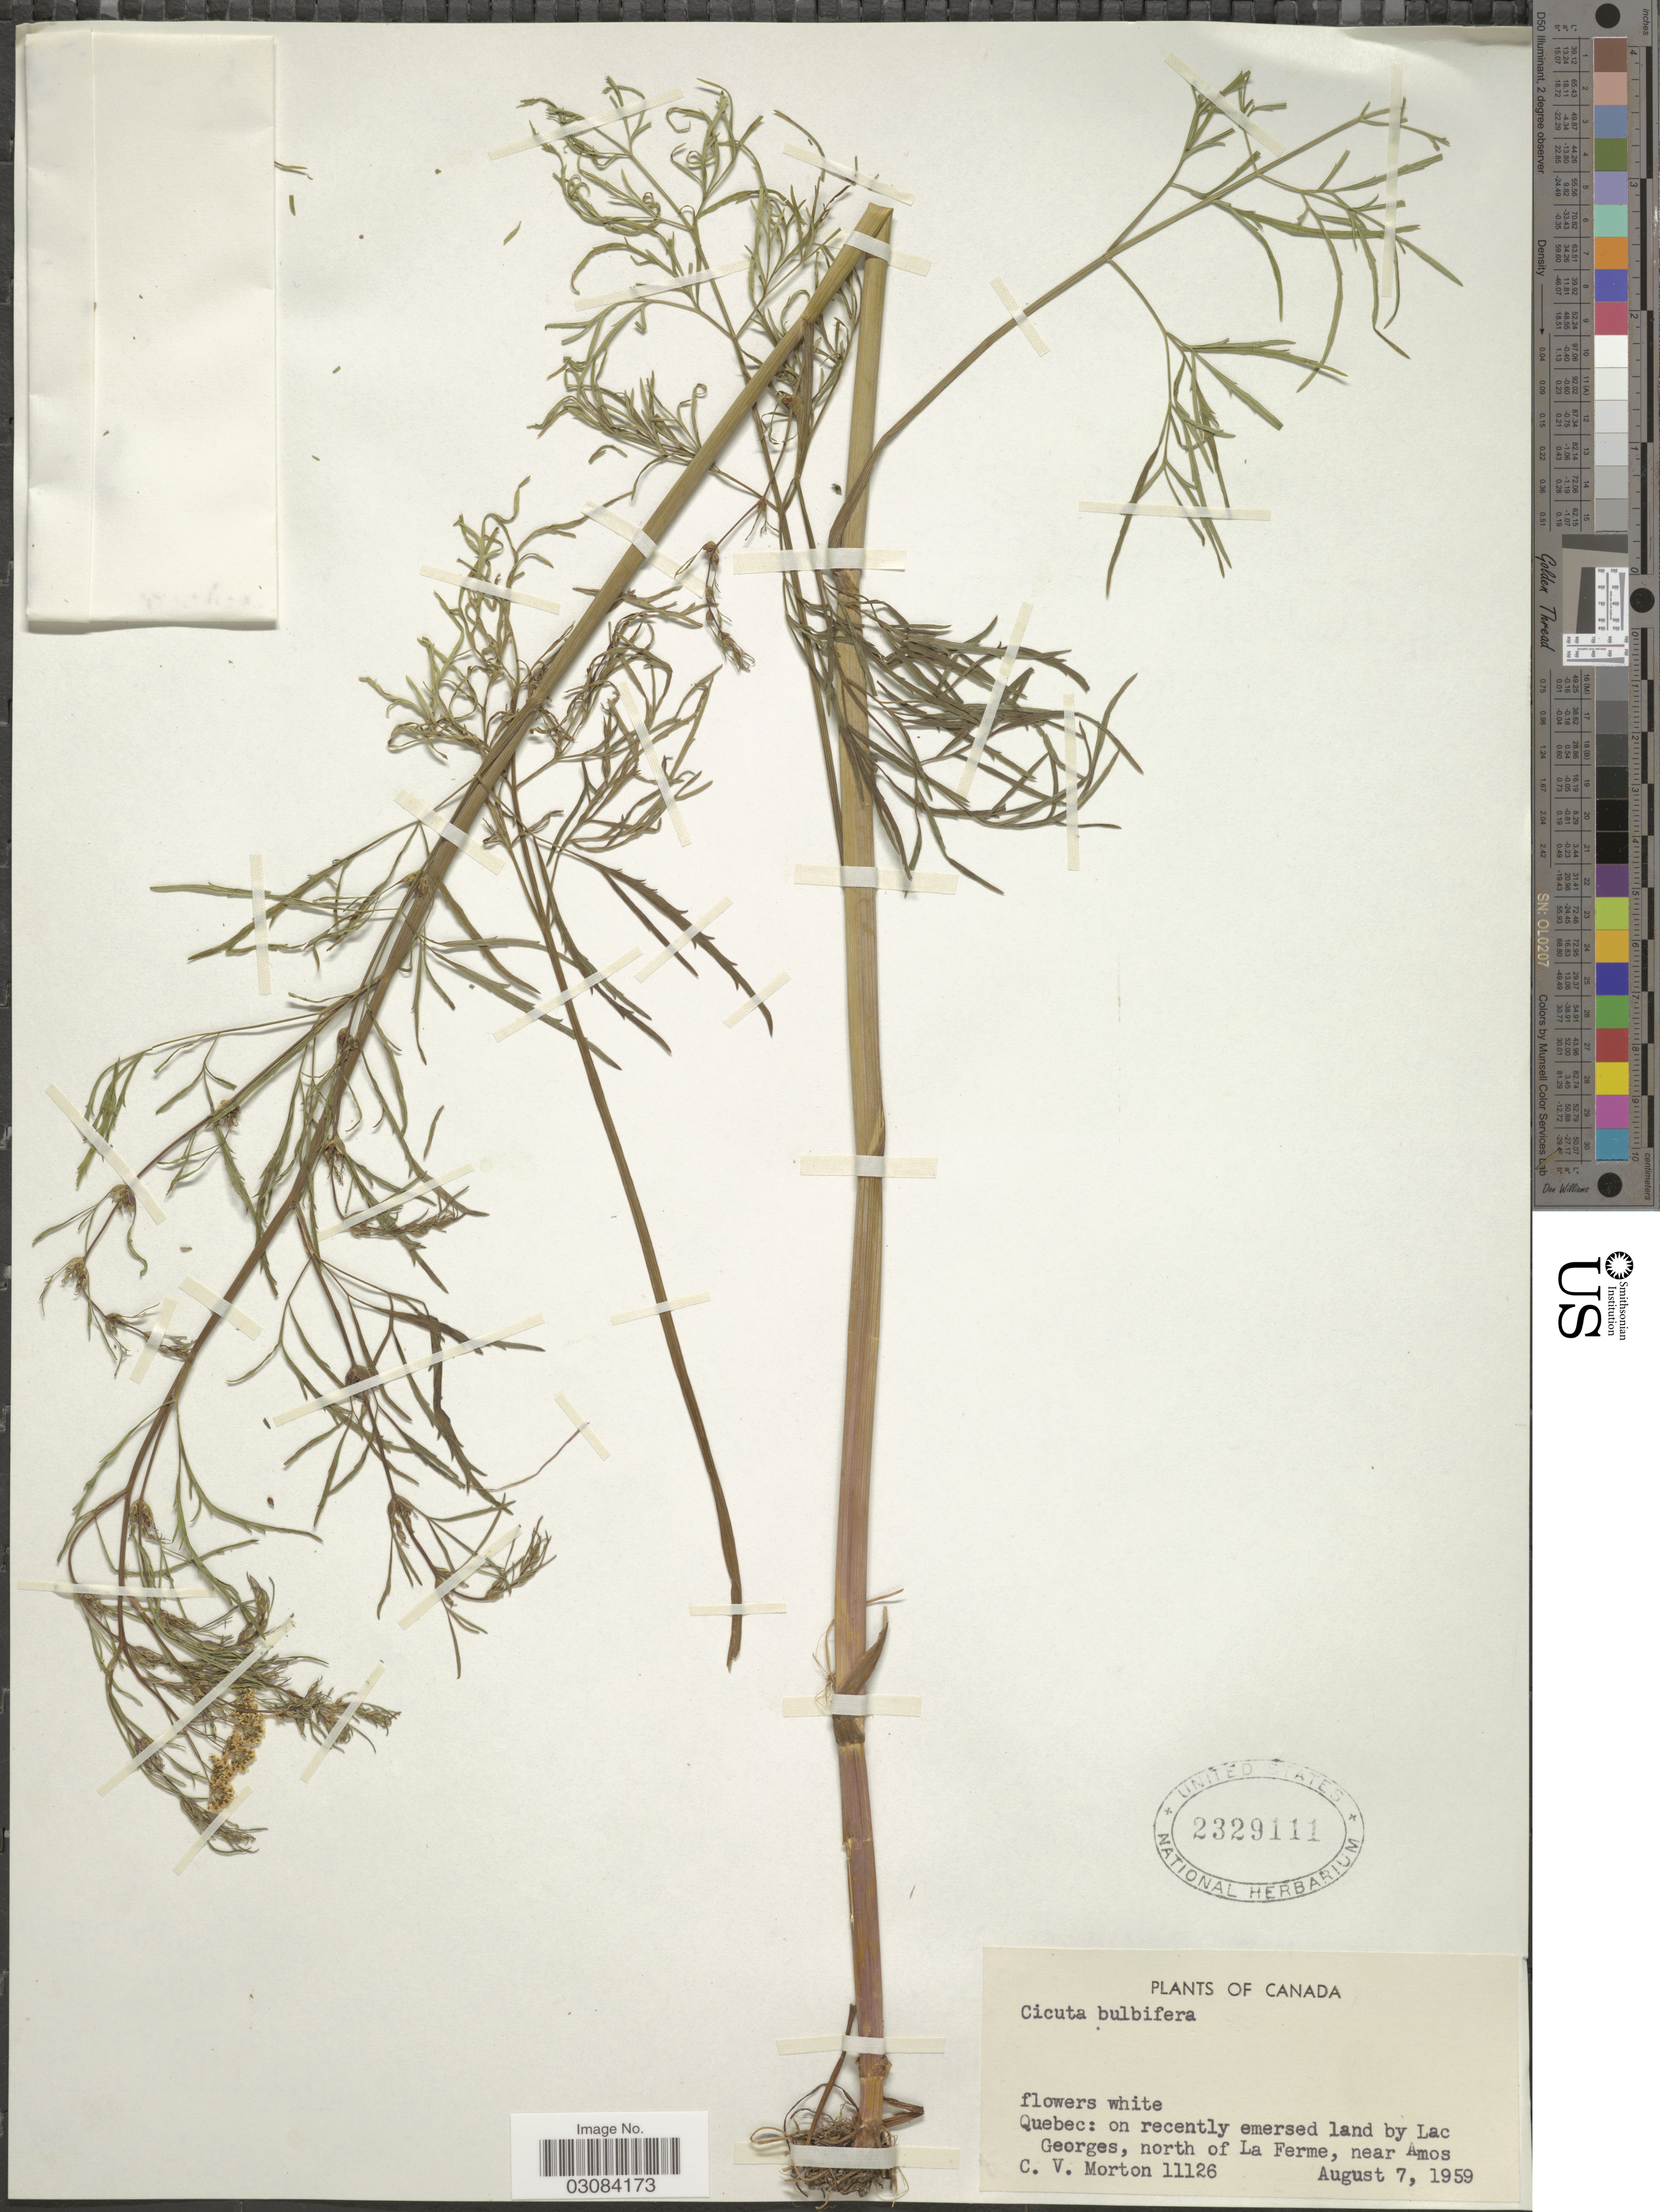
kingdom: Plantae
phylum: Tracheophyta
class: Magnoliopsida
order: Apiales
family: Apiaceae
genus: Cicuta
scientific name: Cicuta bulbifera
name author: L.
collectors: C. V. Morton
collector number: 11126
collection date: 1959-08-07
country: Canada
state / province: Quebec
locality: On recently emersed land by Lac Georges, north of La Ferme, near Amos.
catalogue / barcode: US 2329111